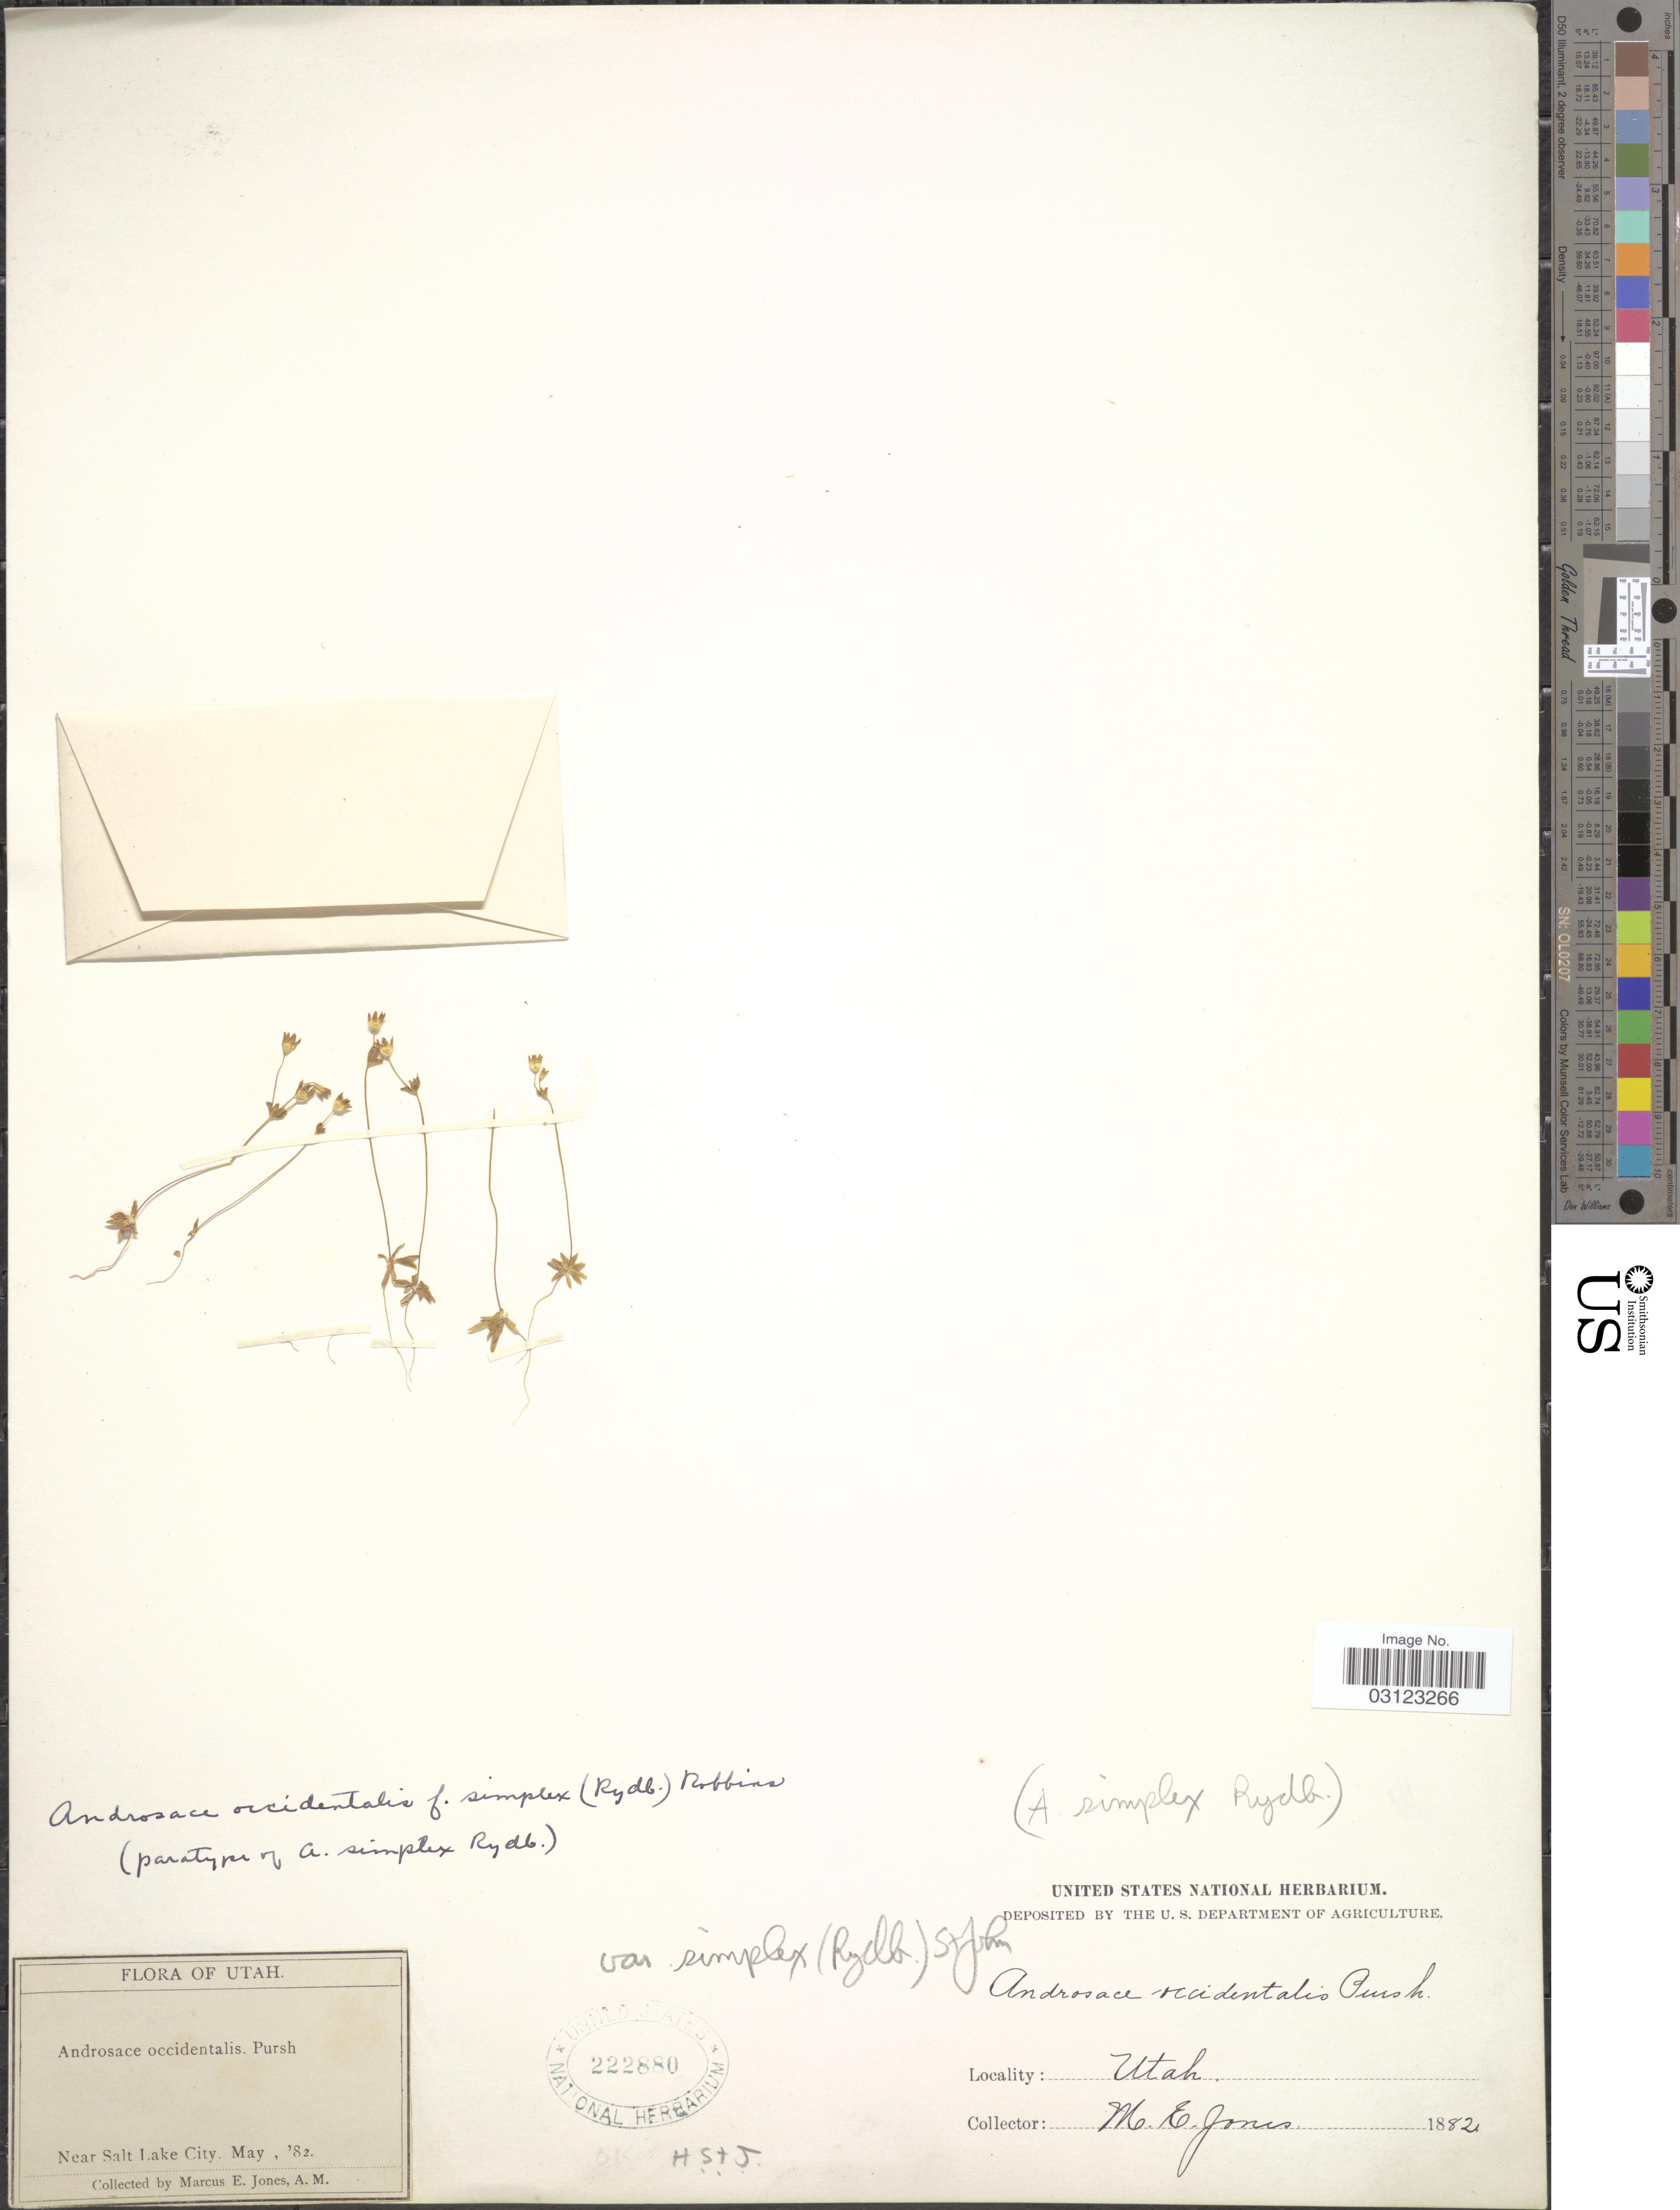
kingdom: Plantae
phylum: Tracheophyta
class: Magnoliopsida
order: Ericales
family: Primulaceae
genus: Androsace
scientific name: Androsace occidentalis f. simplex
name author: (Rydb.) G.T. Robbins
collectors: M. E. Jones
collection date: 1882-05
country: United States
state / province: Utah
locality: Near Salt Lake City.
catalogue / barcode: US 222880